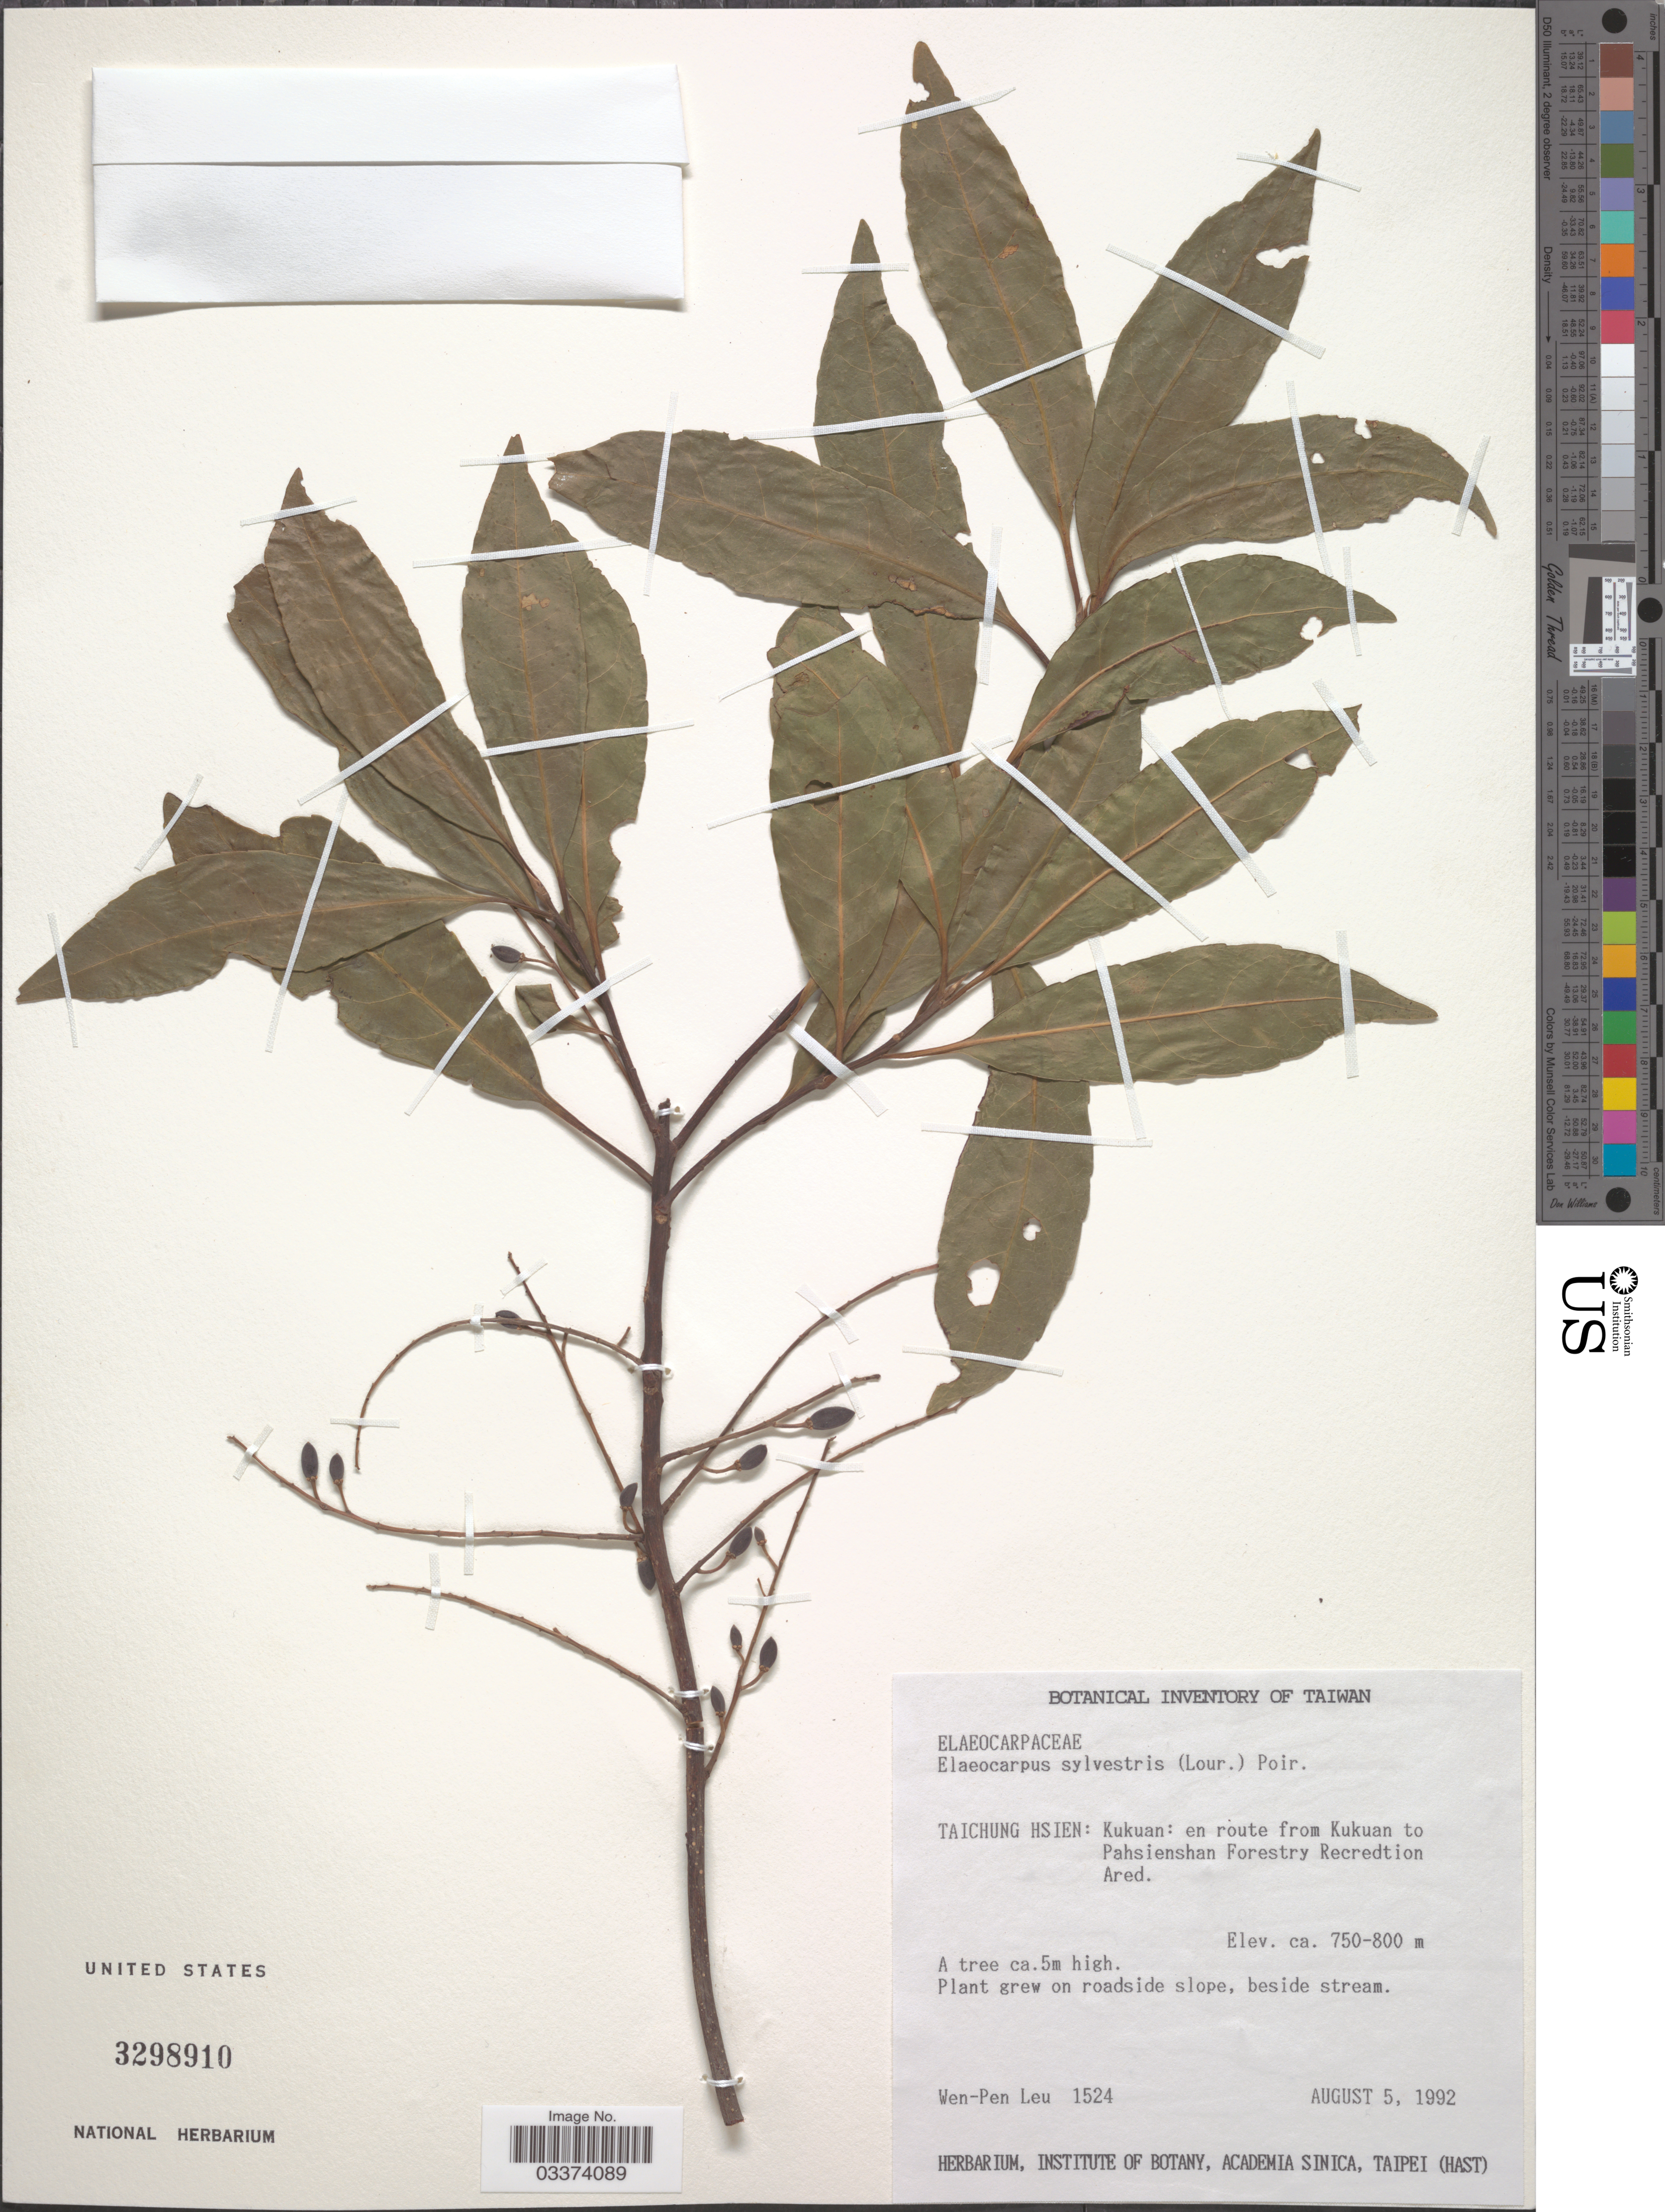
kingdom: Plantae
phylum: Tracheophyta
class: Magnoliopsida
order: Oxalidales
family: Elaeocarpaceae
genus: Elaeocarpus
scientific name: Elaeocarpus sylvestris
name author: (Lour.) Poir.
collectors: W. Leu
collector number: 1524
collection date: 1992-08-05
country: Taiwan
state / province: Taichung City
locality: Taichung Hsien: Kukuan: en route from Kukuan to Pahsienshan Forestry Recredition Ared.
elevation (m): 750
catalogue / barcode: US 3298910